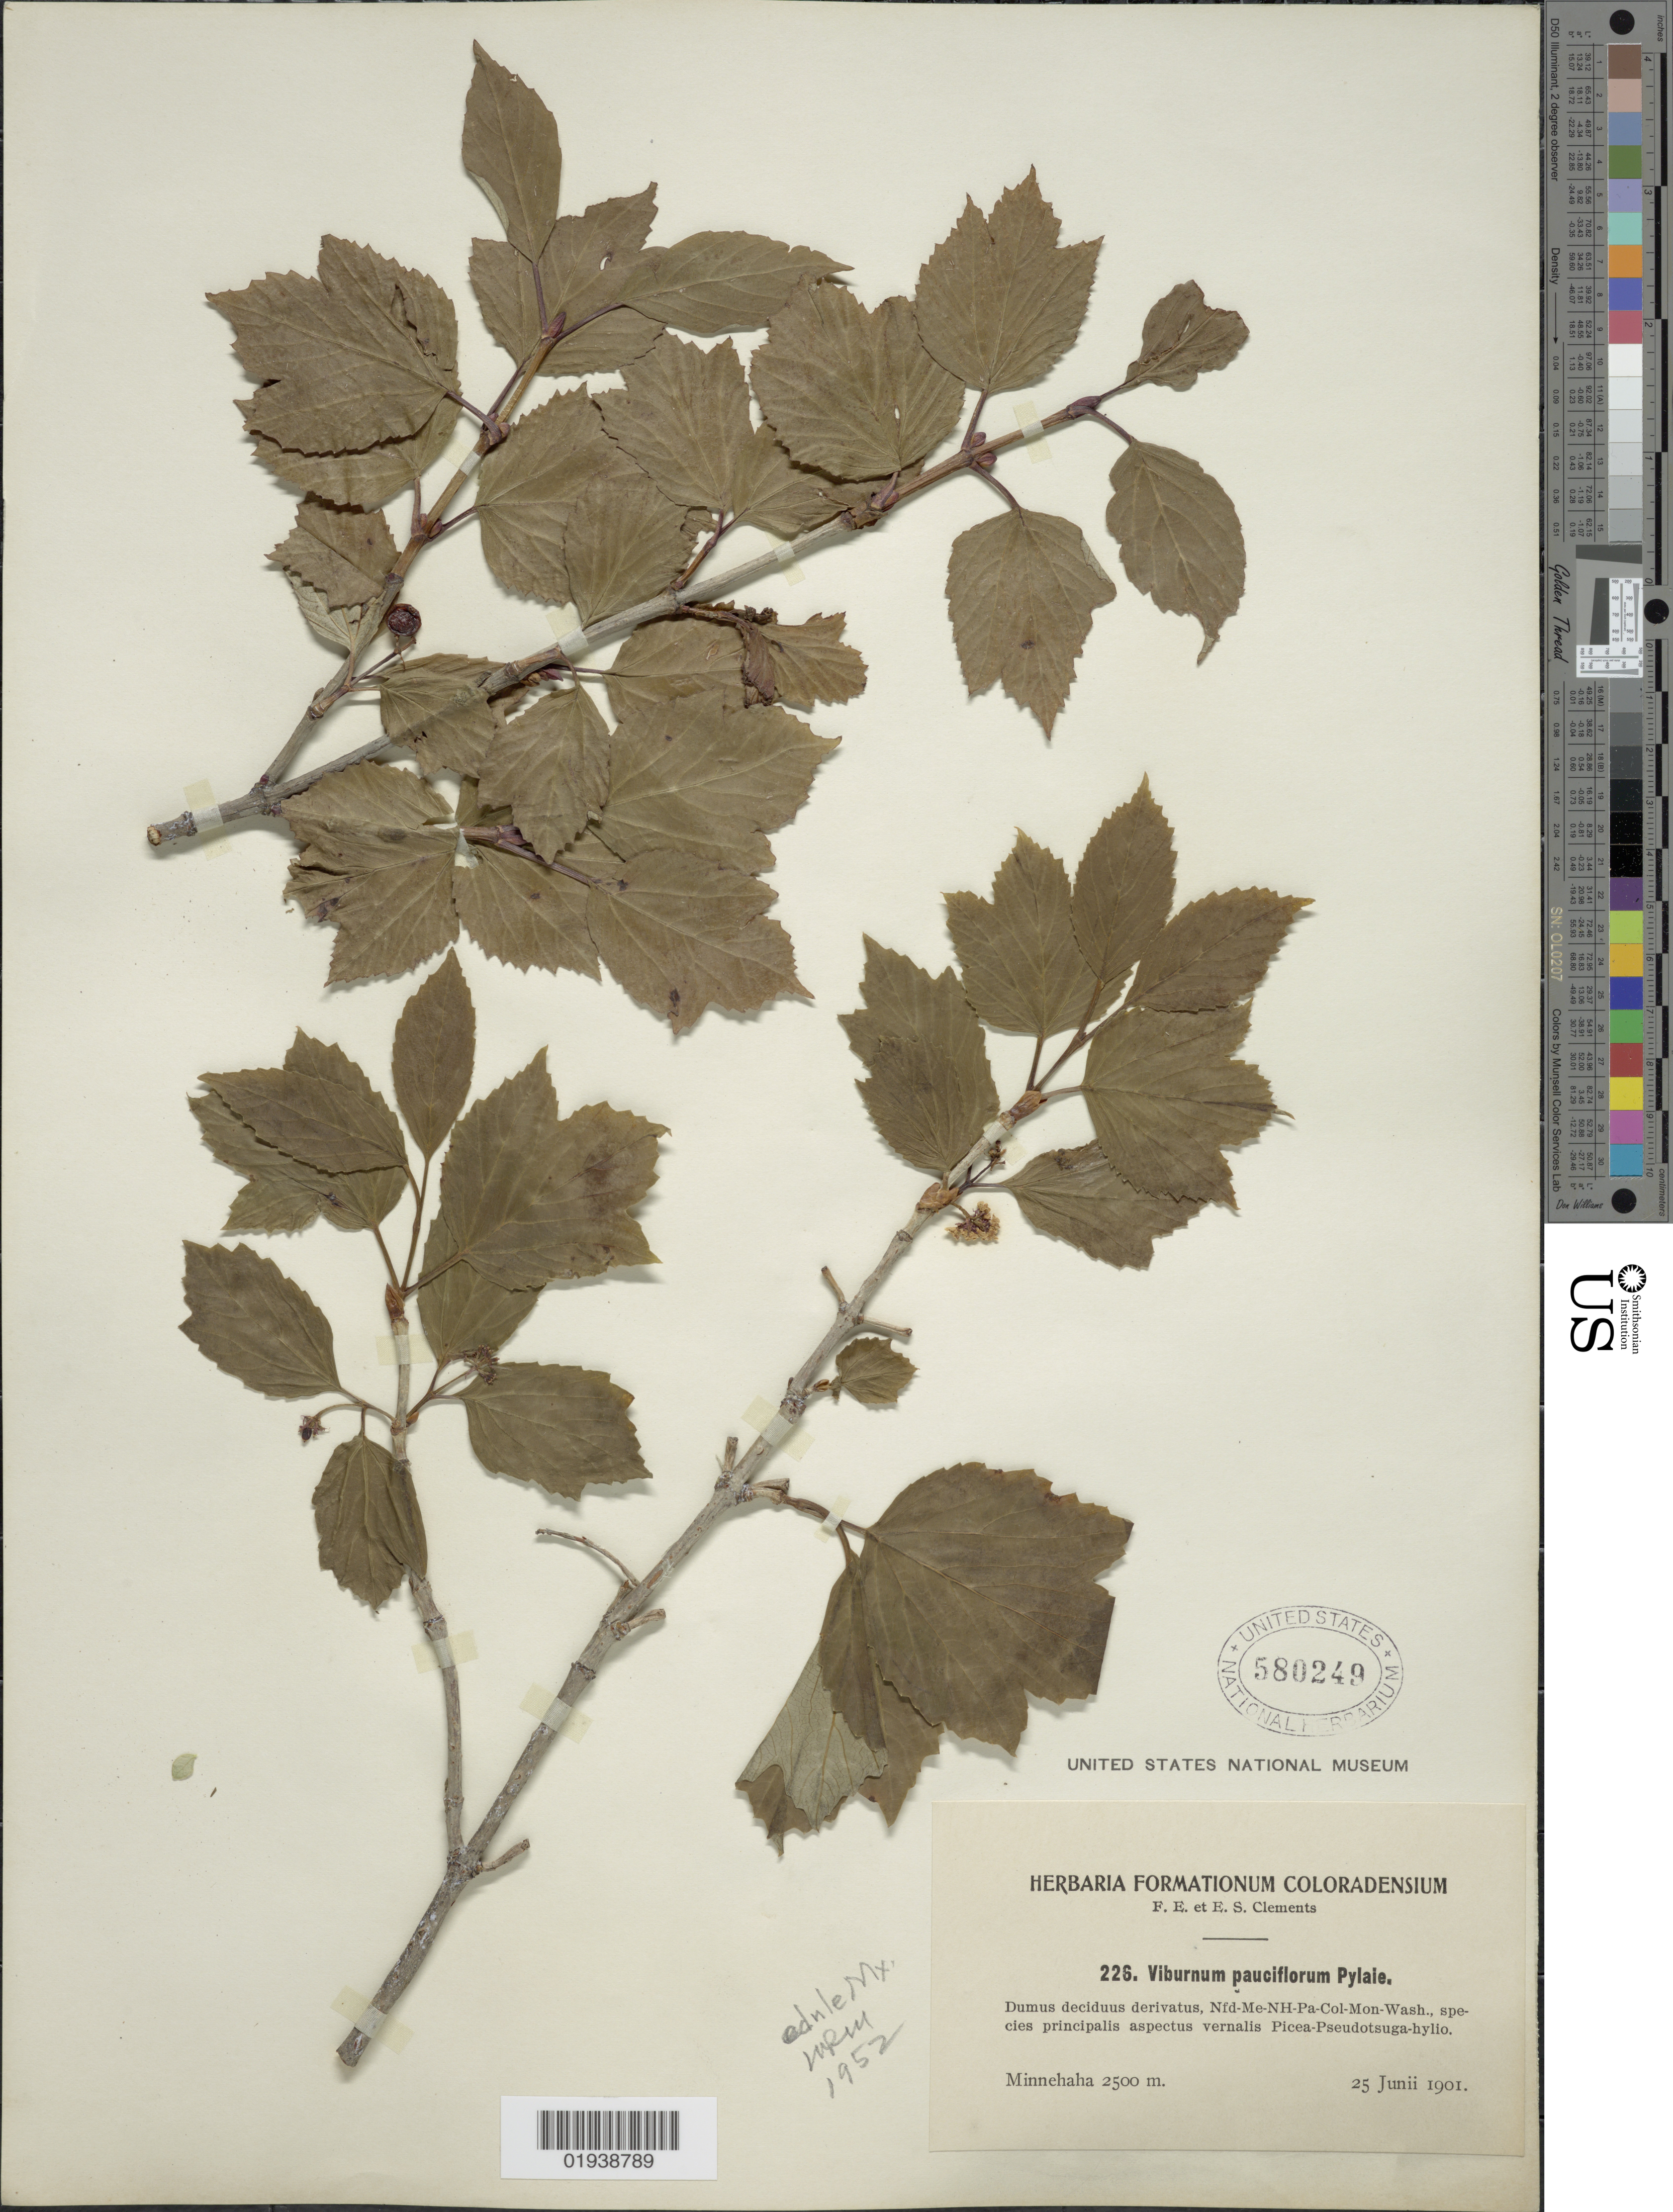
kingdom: Plantae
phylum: Tracheophyta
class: Magnoliopsida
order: Dipsacales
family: Viburnaceae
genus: Viburnum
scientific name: Viburnum edule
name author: (Michx.) Raf.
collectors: F. E. Clements & E. S. Clements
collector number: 226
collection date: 1901-06-25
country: United States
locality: Minnehaha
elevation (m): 2500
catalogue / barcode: US 580249